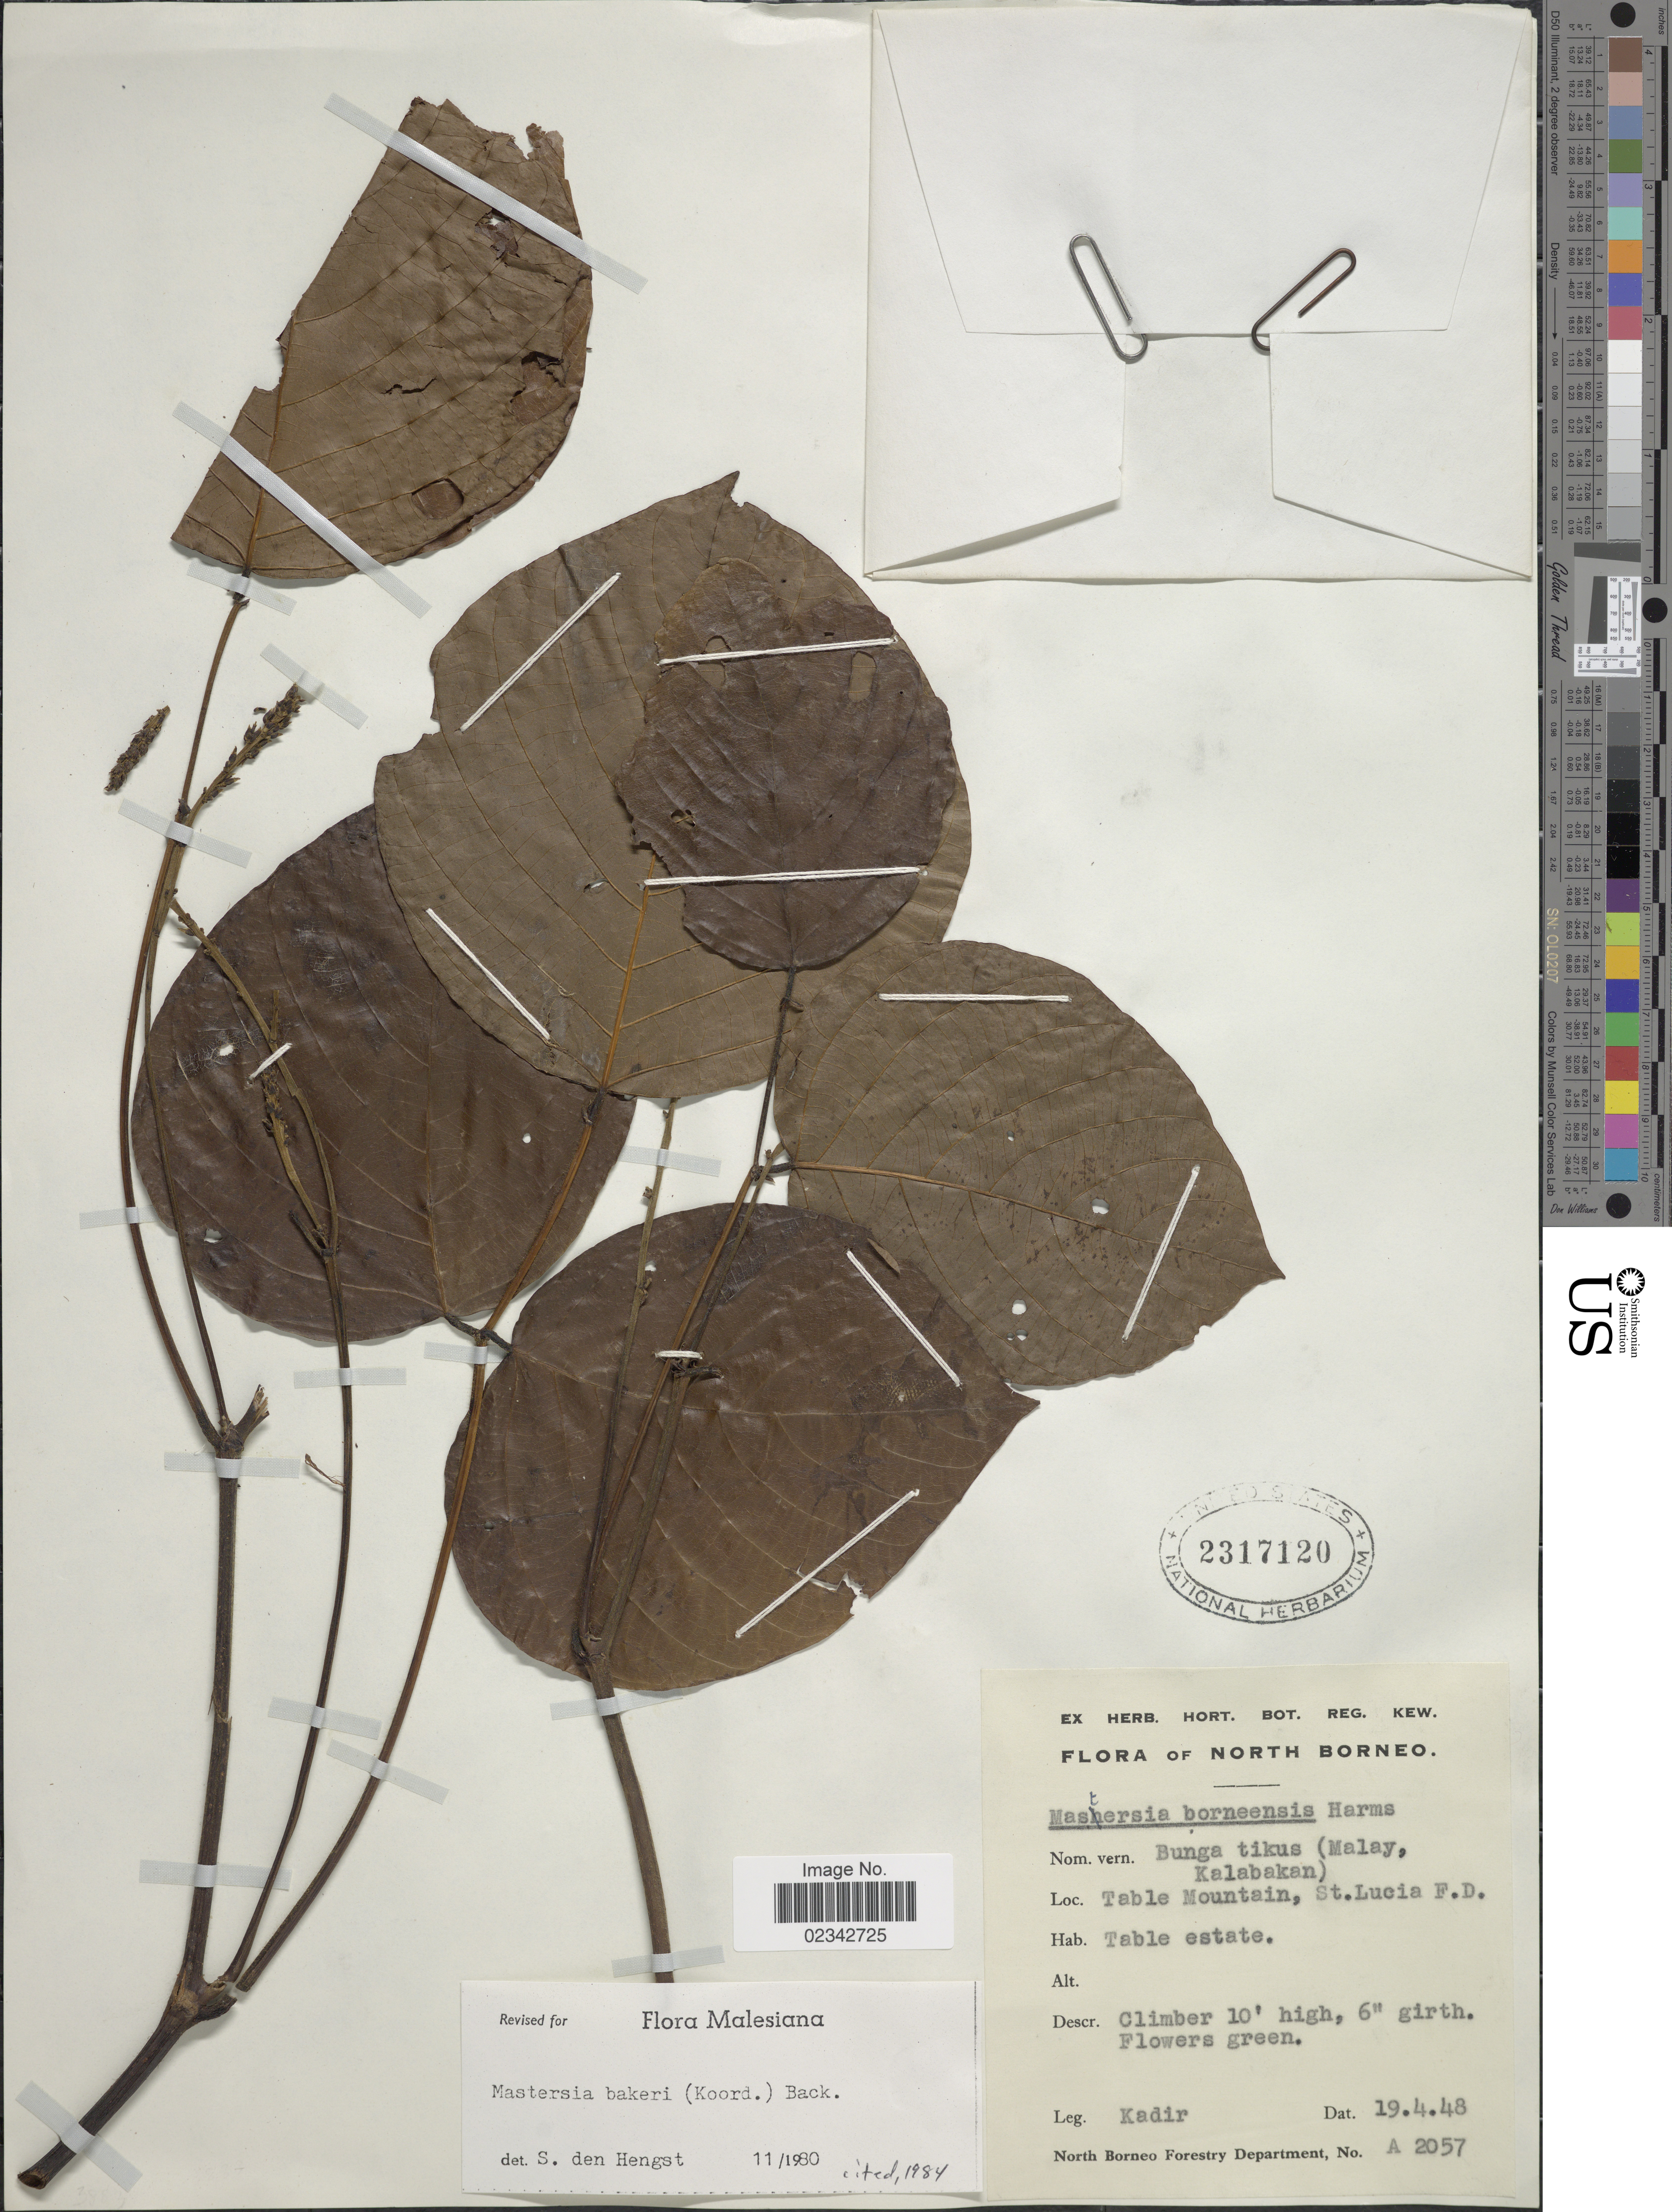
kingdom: Plantae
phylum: Tracheophyta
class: Magnoliopsida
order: Fabales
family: Fabaceae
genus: Mastersia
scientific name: Mastersia bakeri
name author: (Koord.) Backer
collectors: -. Kadir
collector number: A2057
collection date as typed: Transcribed d/m/y: 19/4/48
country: Malaysia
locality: North Borneo, Table Mountain, St. Lucia F.D.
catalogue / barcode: US 2317120